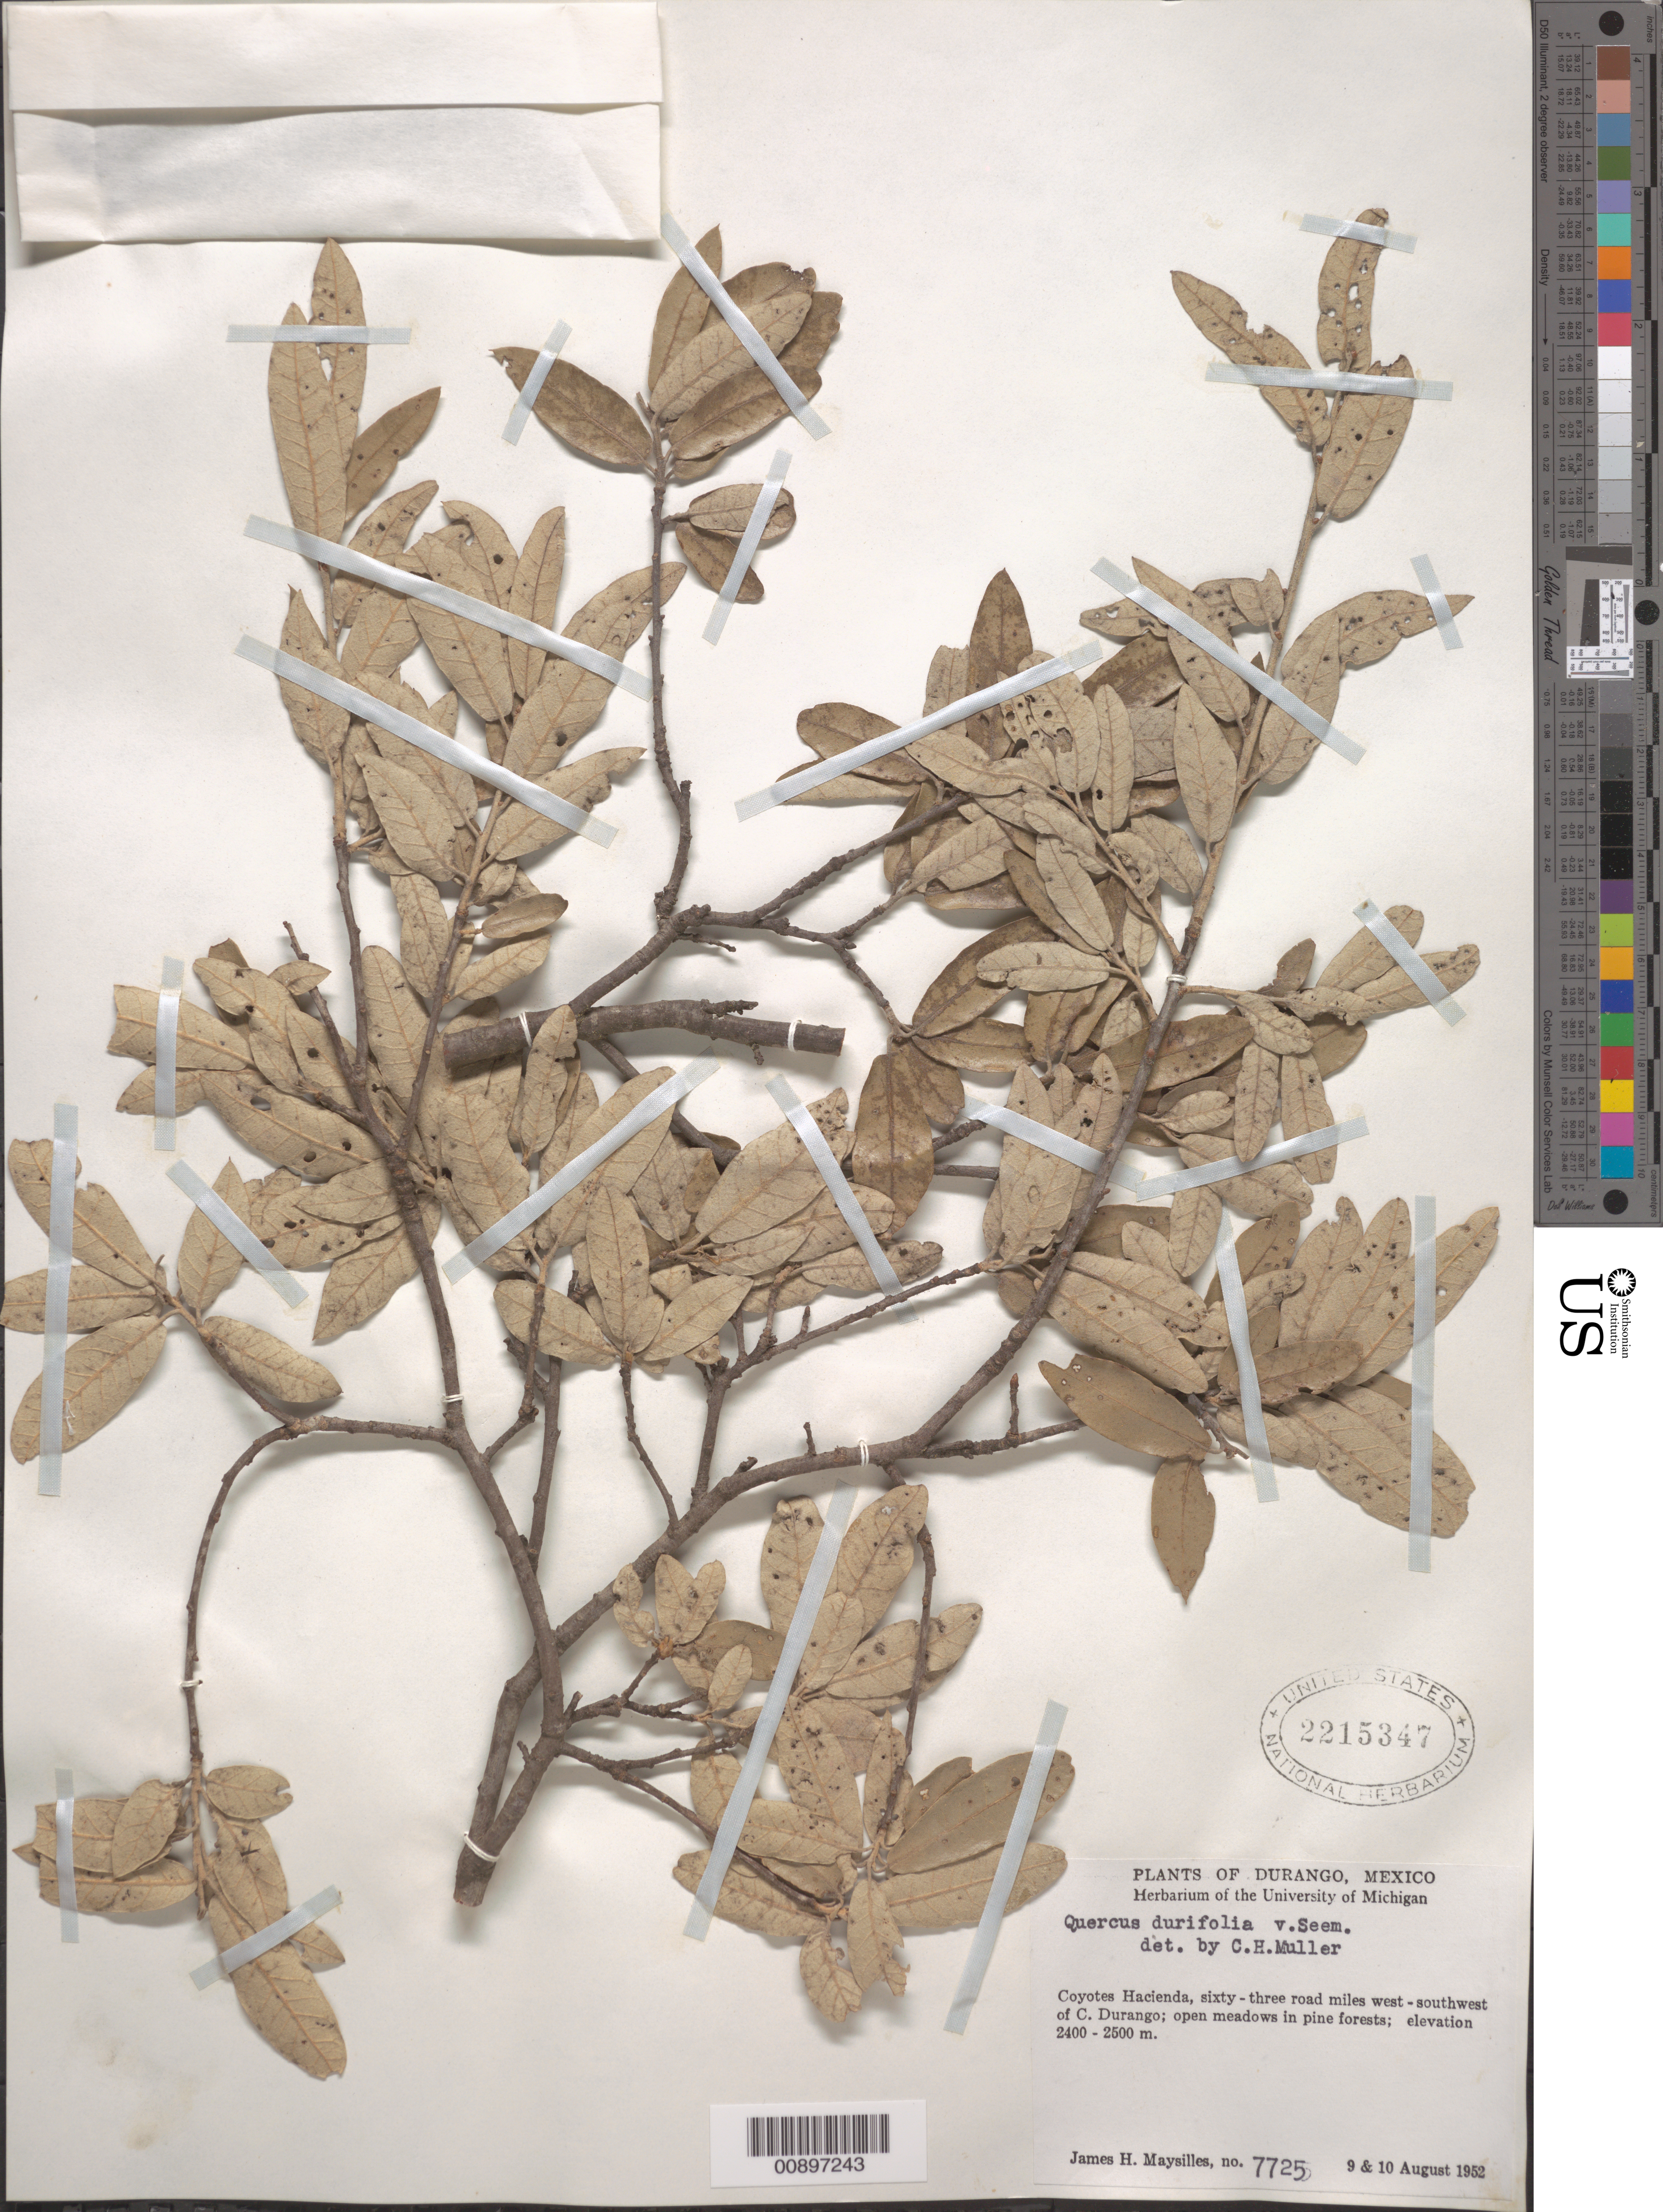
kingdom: Plantae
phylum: Tracheophyta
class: Magnoliopsida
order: Fagales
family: Fagaceae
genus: Quercus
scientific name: Quercus durifolia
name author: Seemen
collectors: J. Maysilles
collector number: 7725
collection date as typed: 09 Aug 1952 to 10 Aug 1952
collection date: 1952-08-09/1952-08-10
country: Mexico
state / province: Durango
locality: Coyotes Hacienda, sixty-three road miles west-southwest of C. Durango.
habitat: Open meadows in pine forest.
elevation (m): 2500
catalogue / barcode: US 2215347